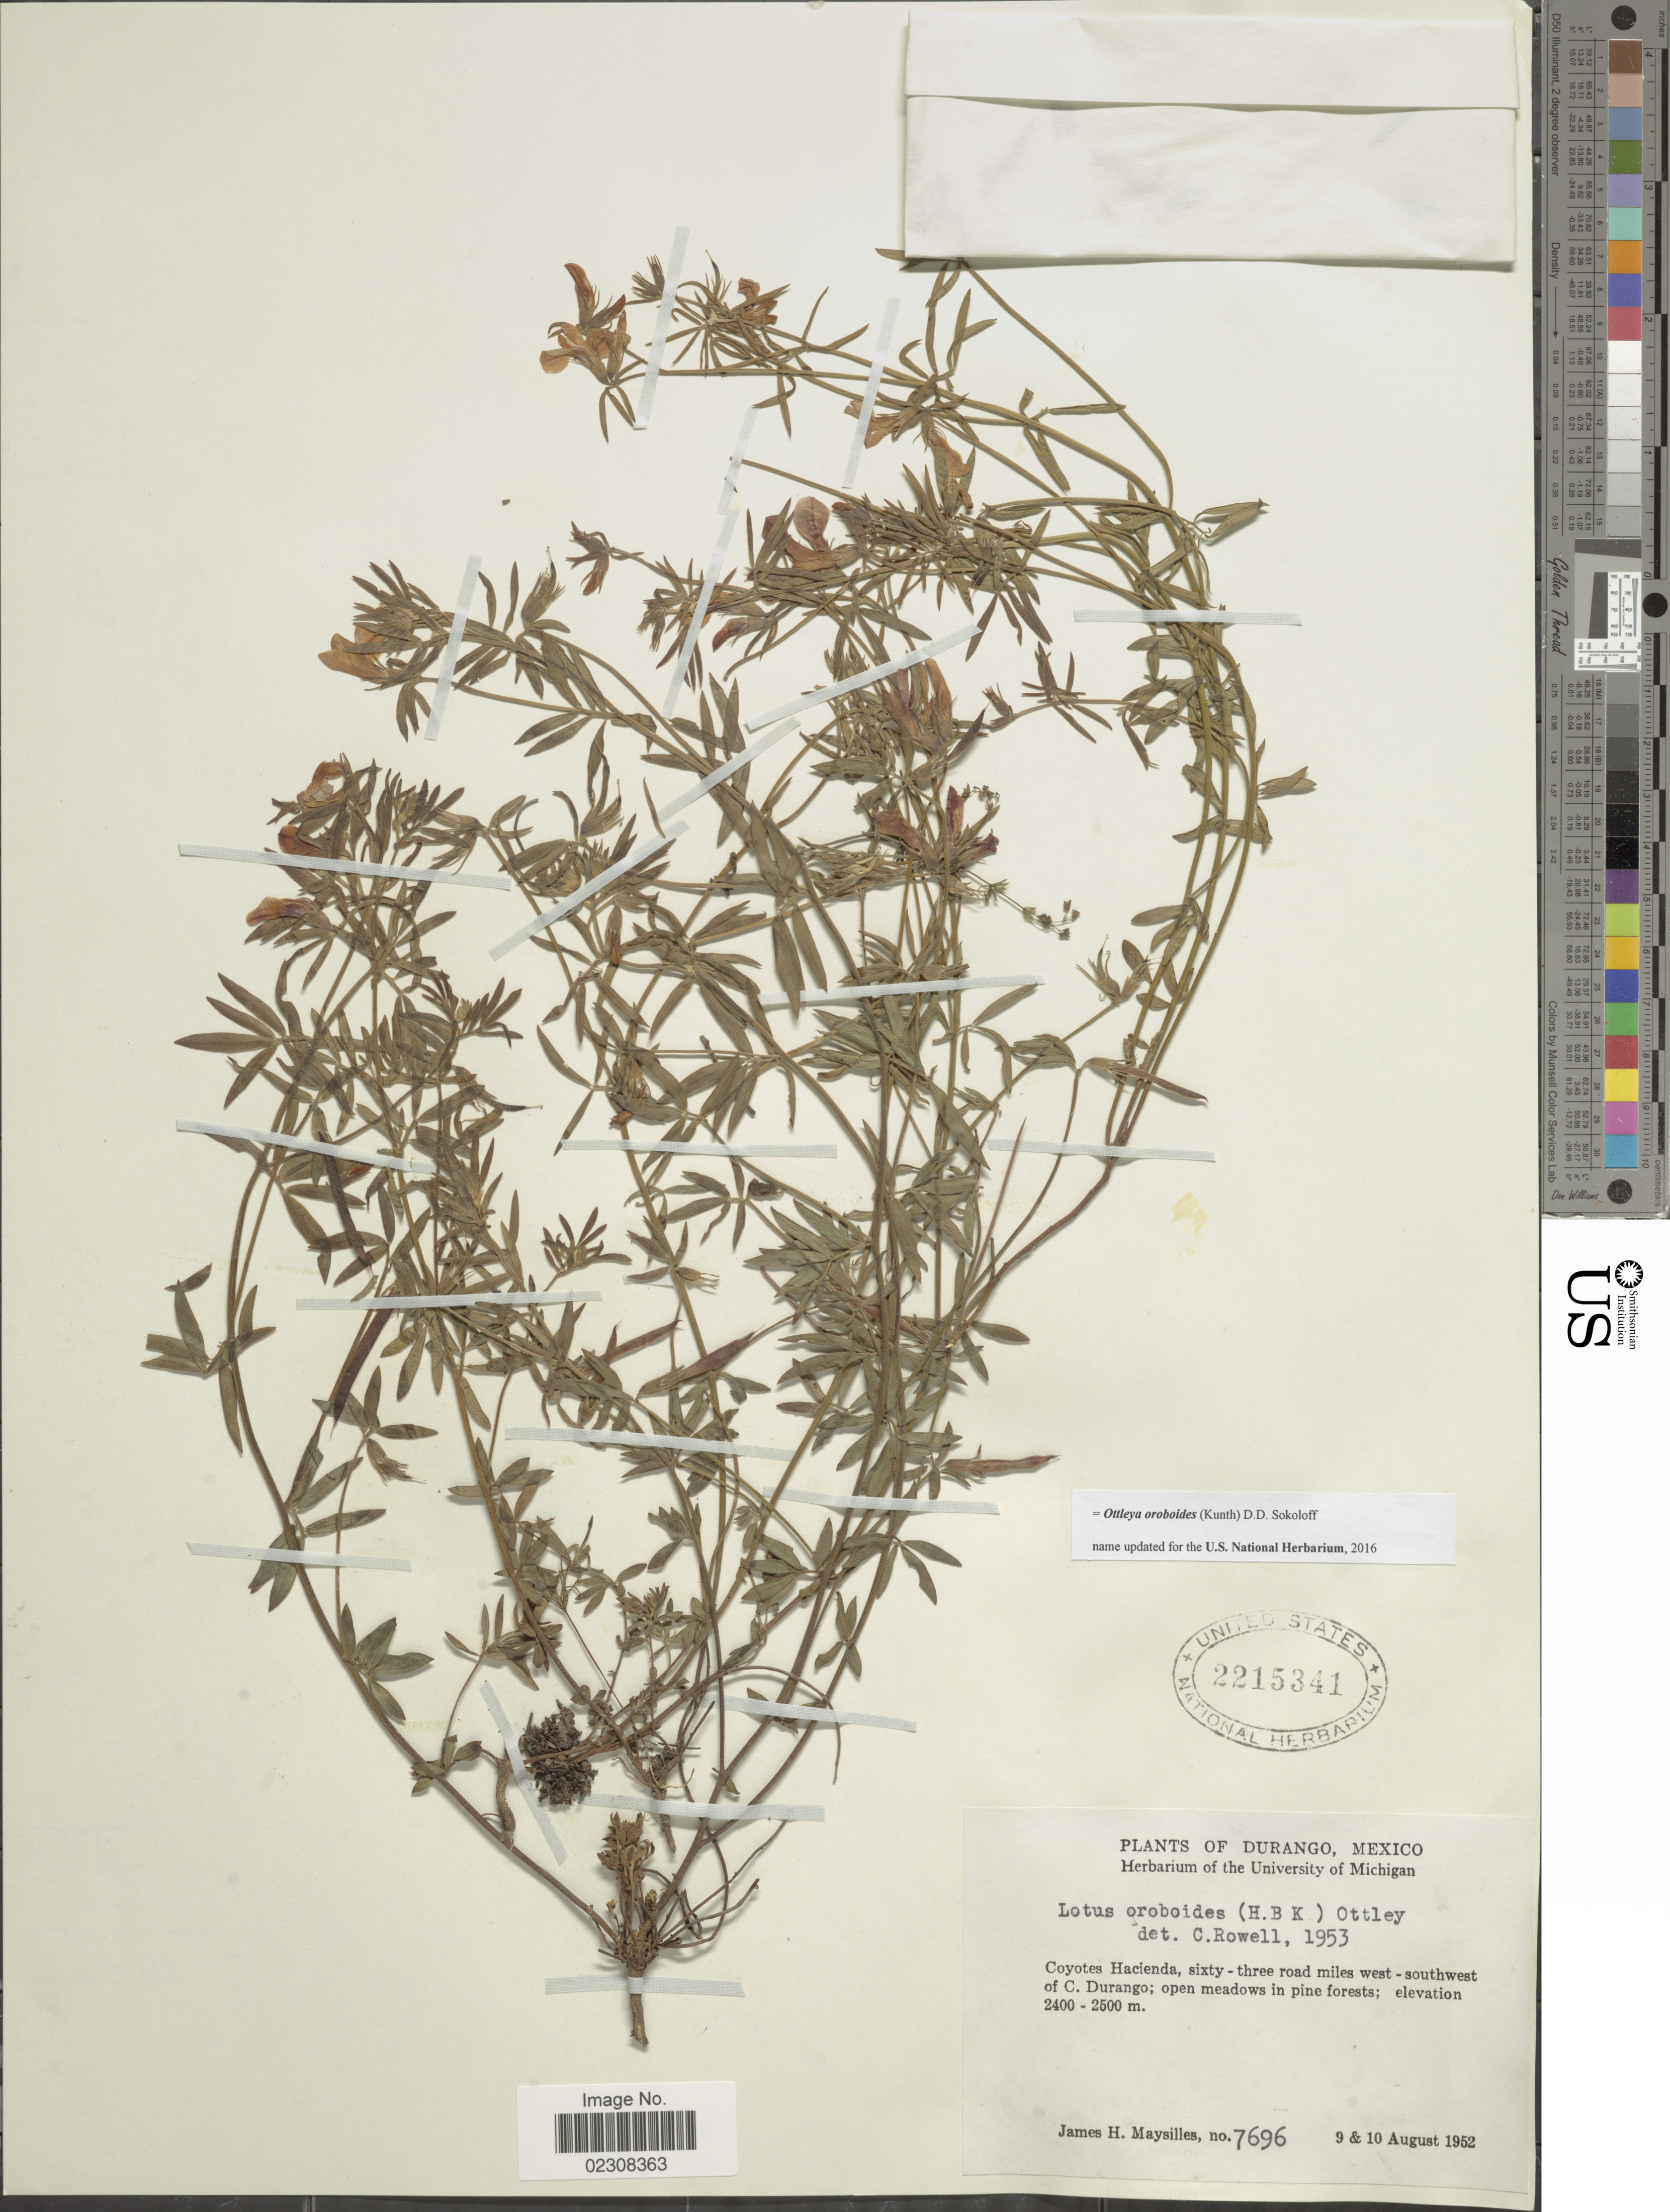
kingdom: Plantae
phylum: Tracheophyta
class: Magnoliopsida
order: Fabales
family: Fabaceae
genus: Ottleya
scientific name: Ottleya oroboides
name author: (Kunth) D.D. Sokoloff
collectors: J. Maysilles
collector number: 7696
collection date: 1952-08-09/1952-08-10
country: Mexico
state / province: Durango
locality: Coyotes Hacienda, sixty - three road miles west - southwest of C. Durango; open meadows in pine forests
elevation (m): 2400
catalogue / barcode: US 2215341